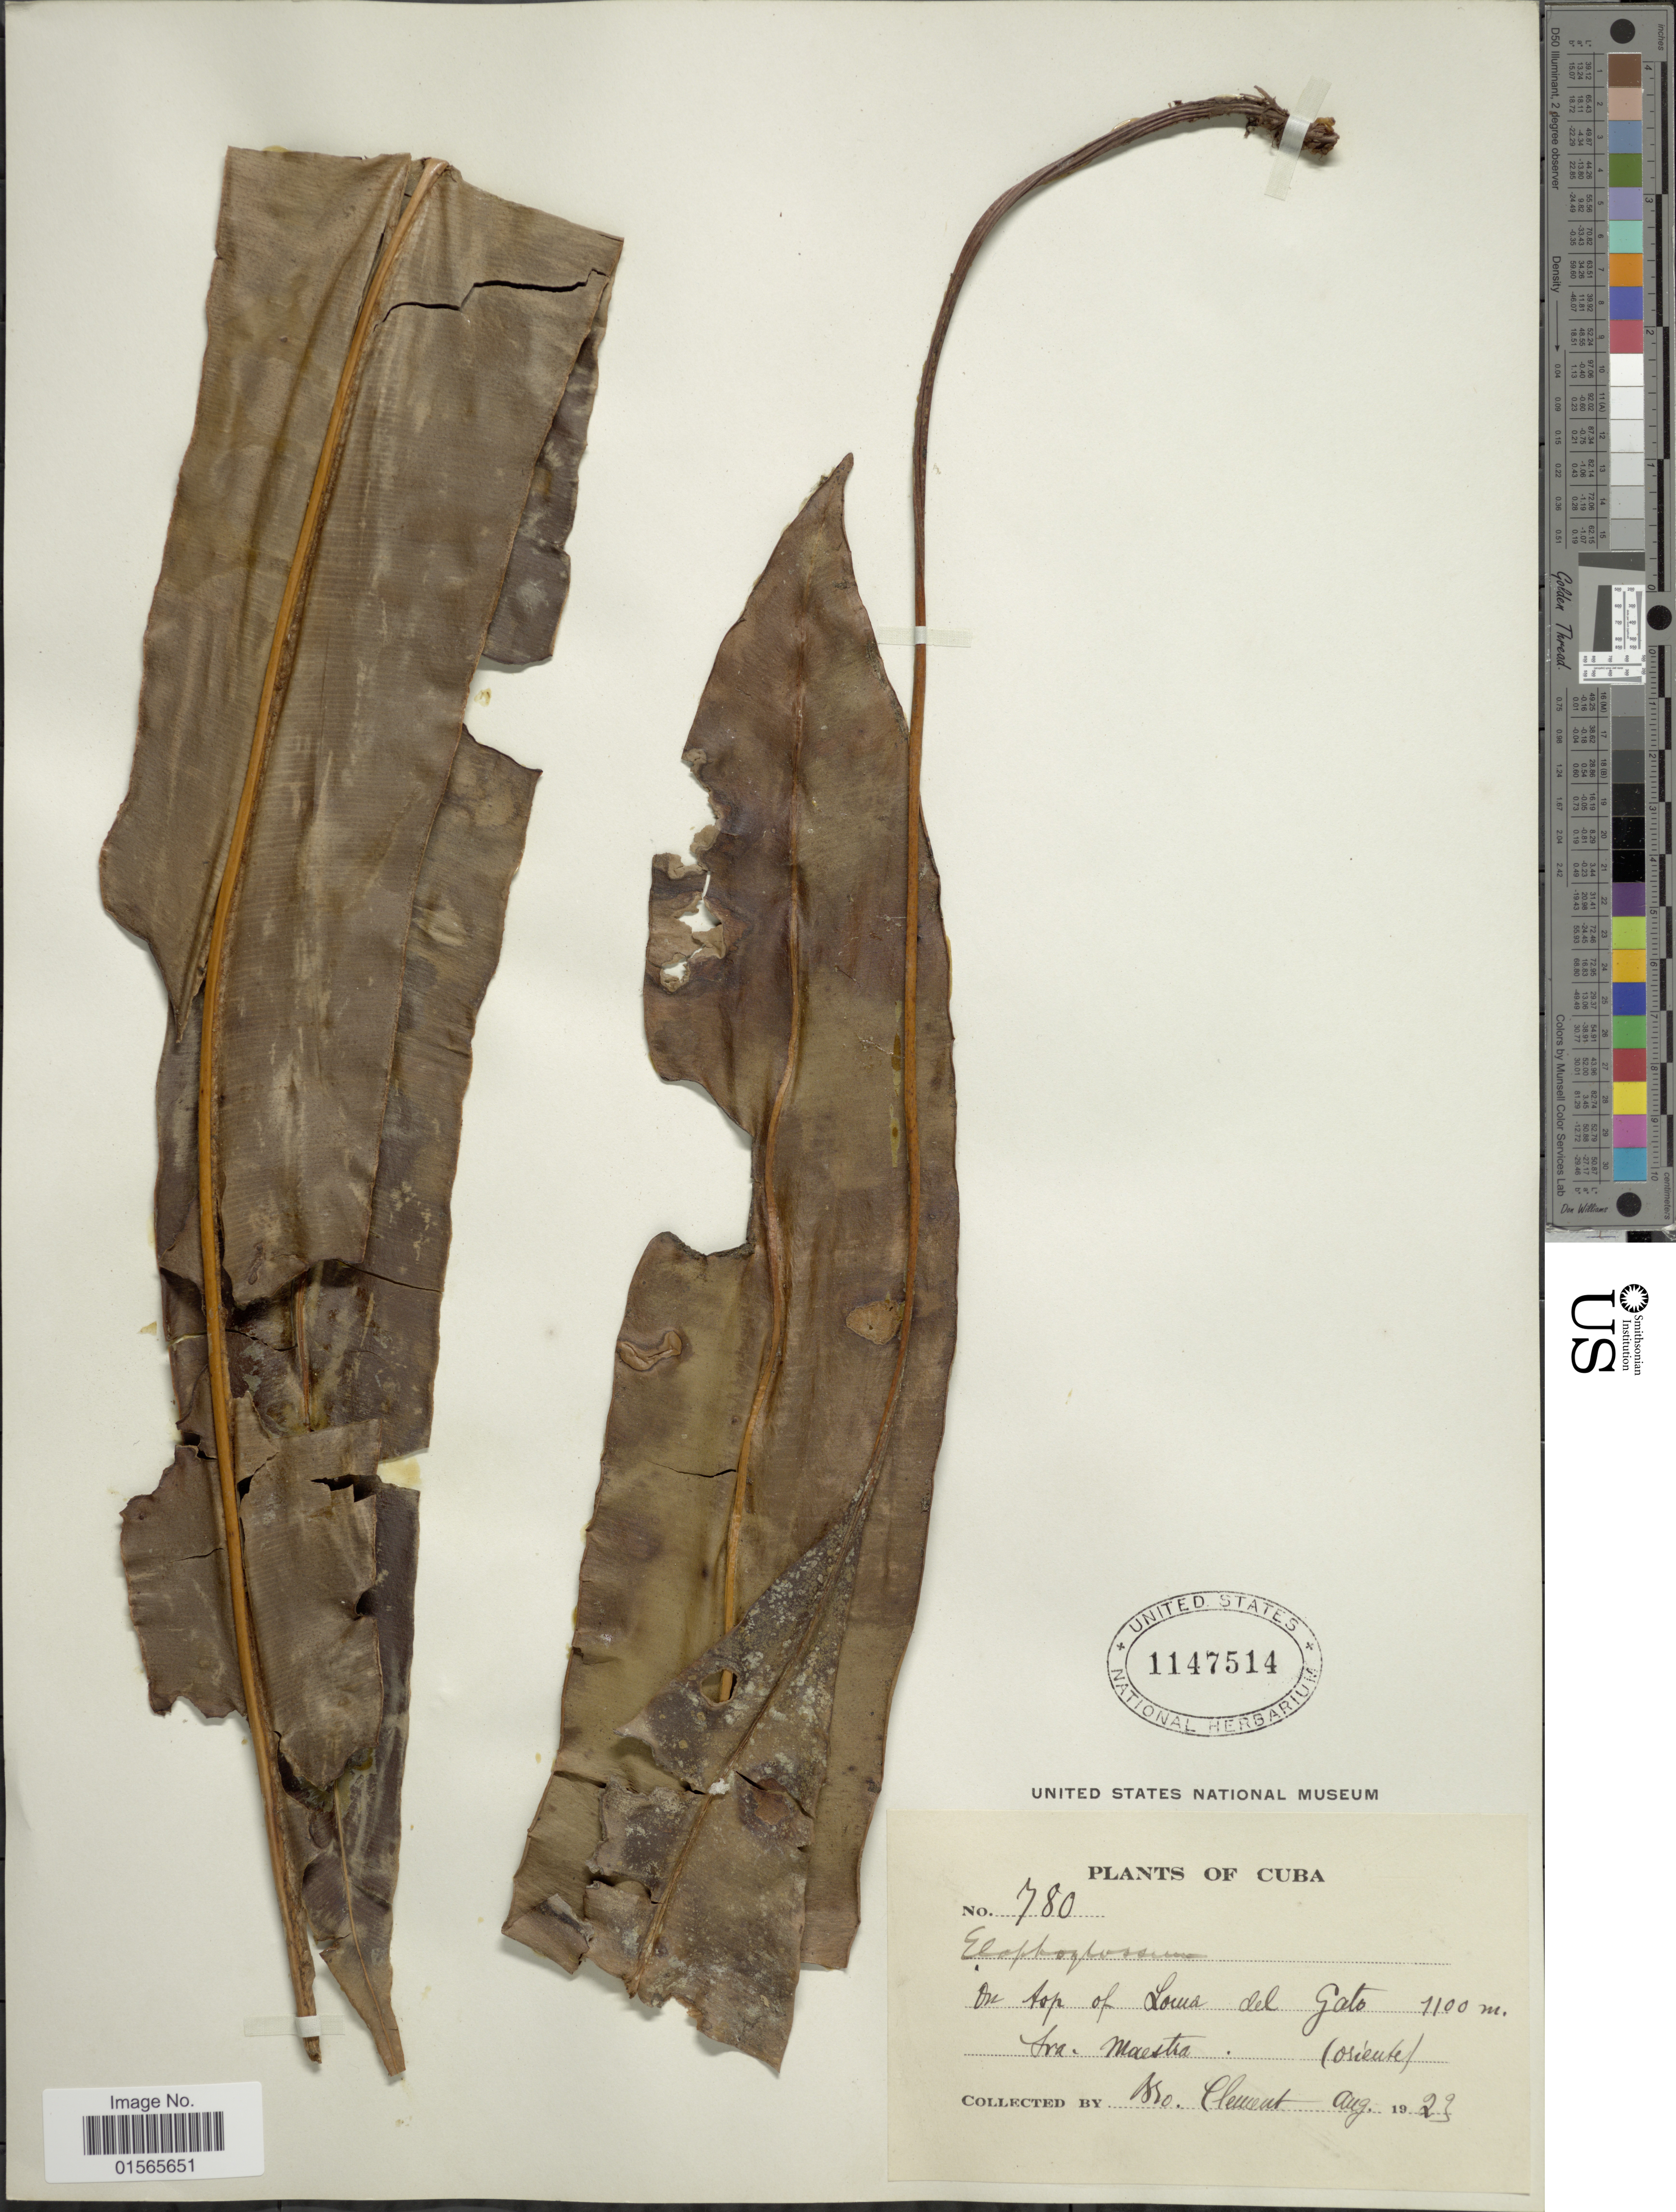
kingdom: Plantae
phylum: Tracheophyta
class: Polypodiopsida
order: Polypodiales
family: Dryopteridaceae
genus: Elaphoglossum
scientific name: Elaphoglossum longifolium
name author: J. Sm.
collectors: B. Clement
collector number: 780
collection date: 1923-08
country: Cuba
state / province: Oriente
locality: On top of Loma del Gato, Sra. [Sierra] Maestra.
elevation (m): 1100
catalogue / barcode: US 1147514